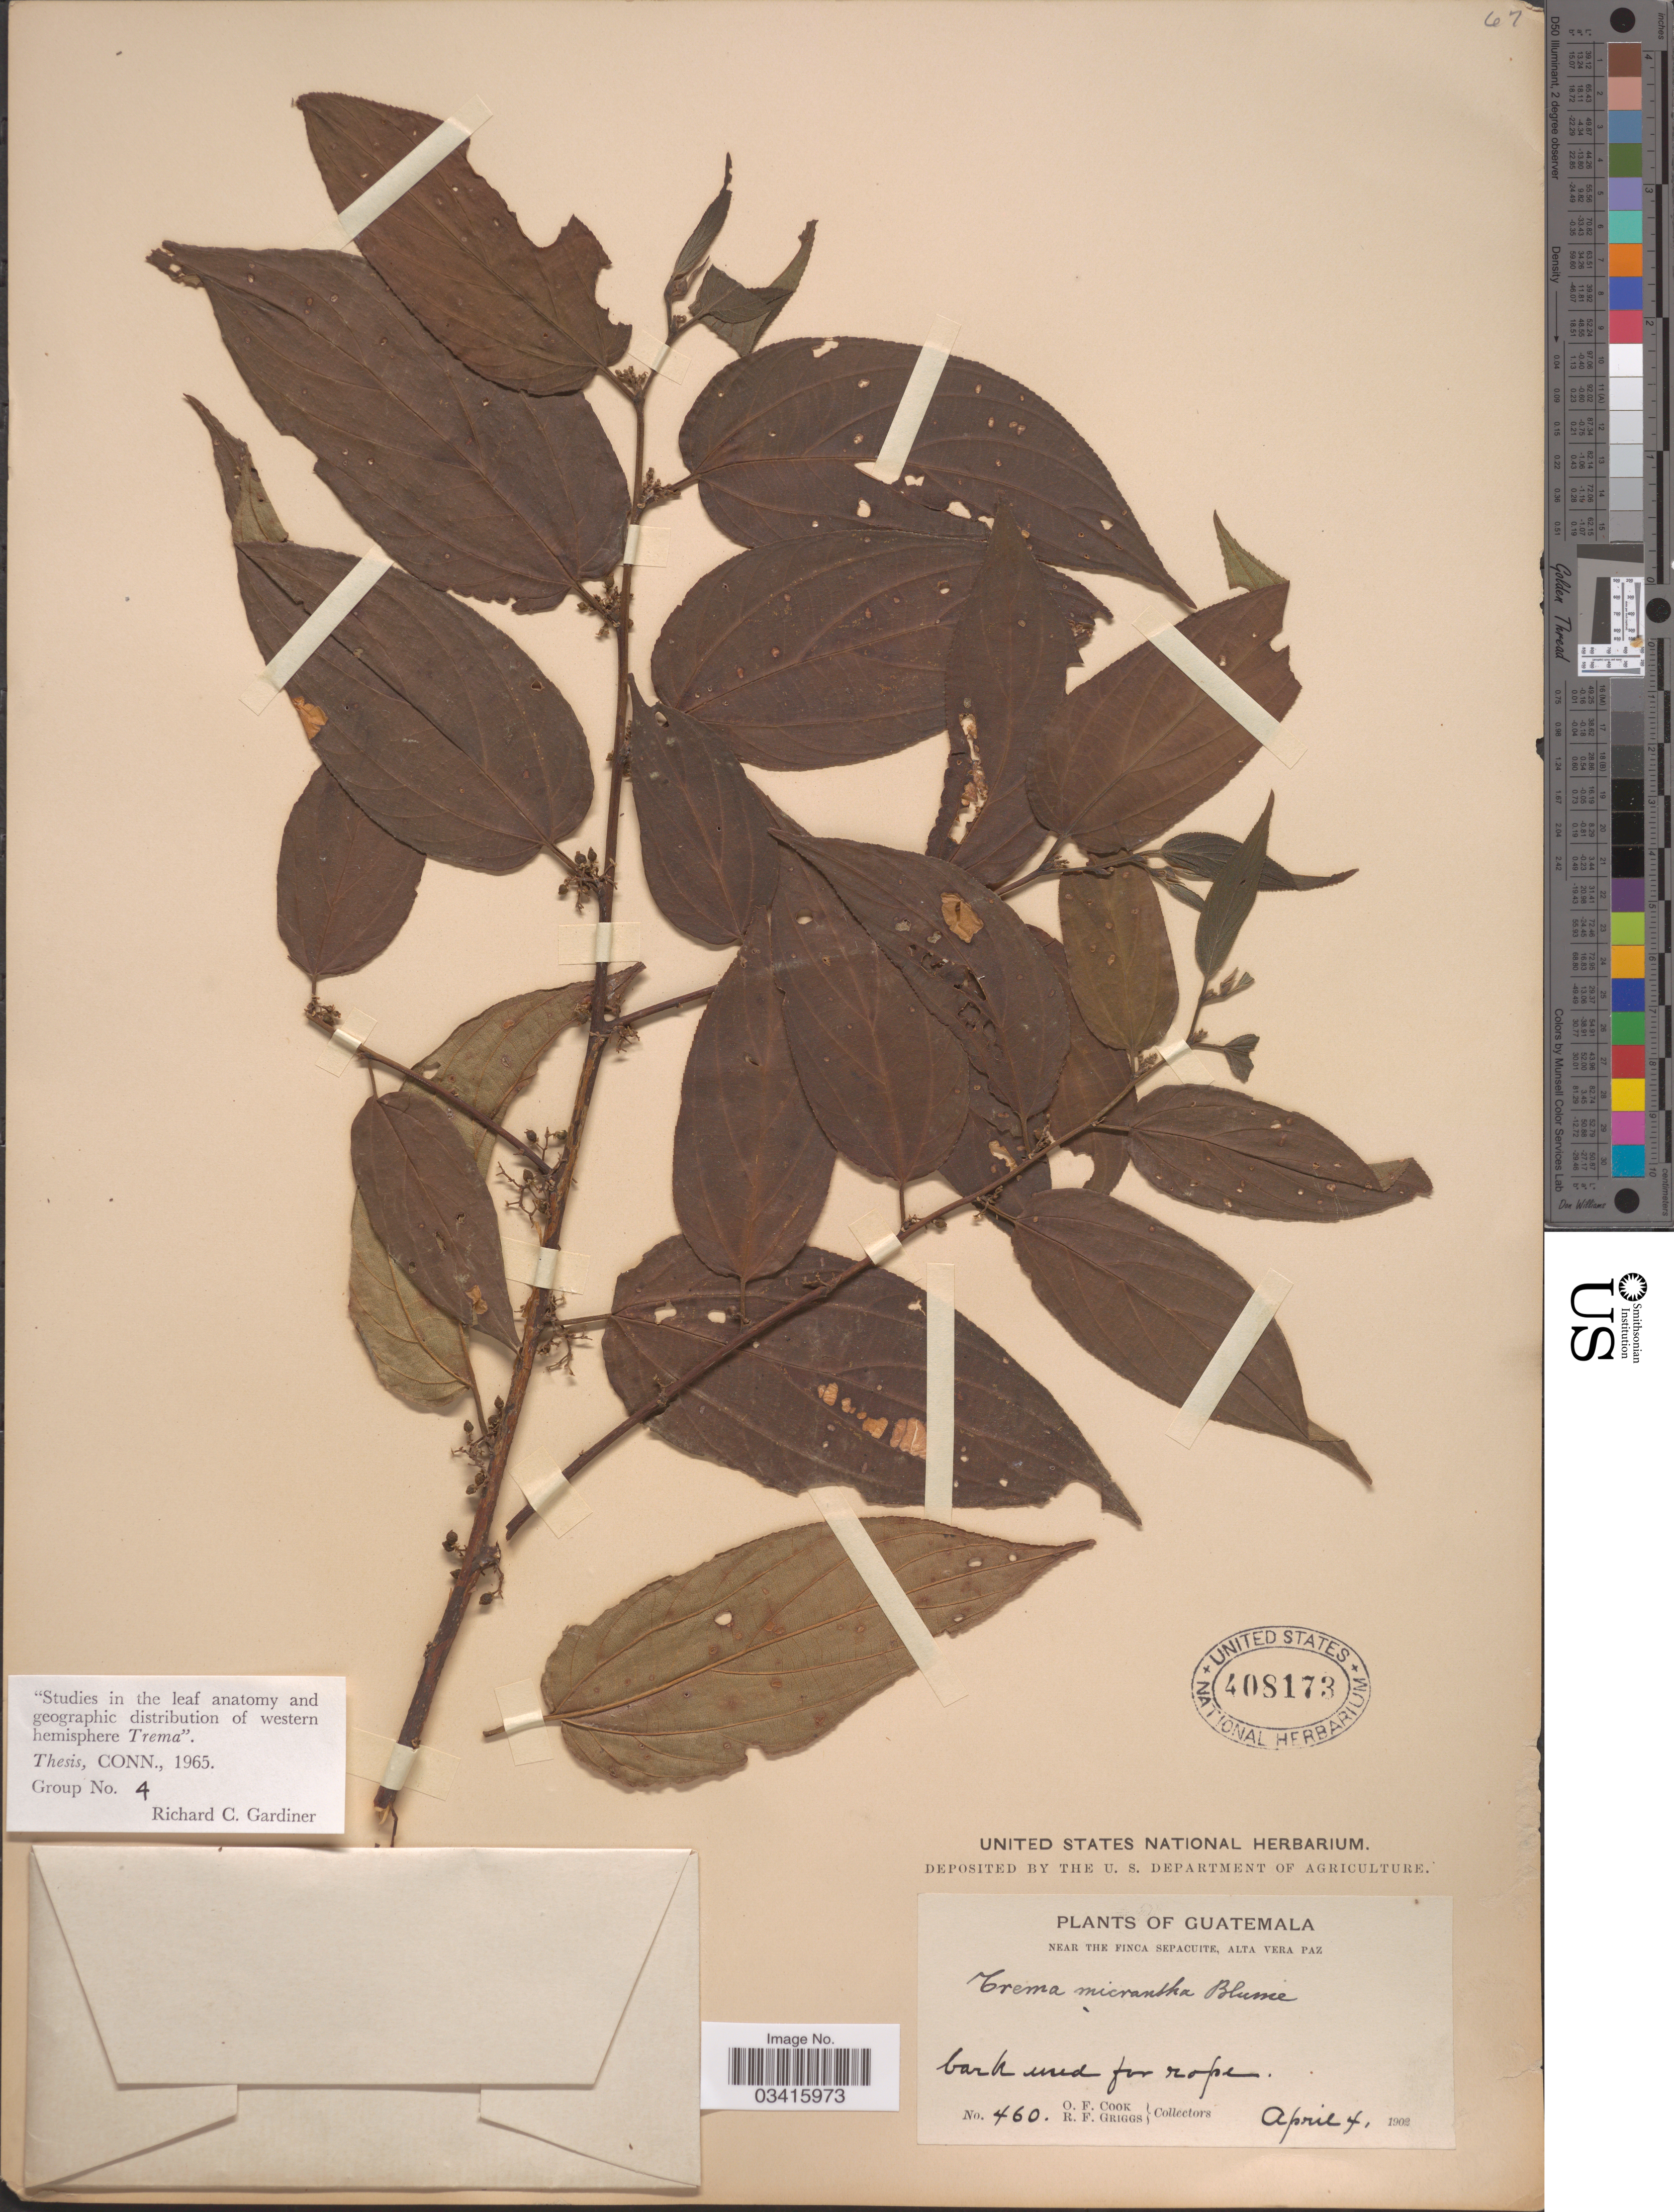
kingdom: Plantae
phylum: Tracheophyta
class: Magnoliopsida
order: Rosales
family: Cannabaceae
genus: Trema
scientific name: Trema micranthum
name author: (L.) Blume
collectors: O. F. Cook & R. F. Griggs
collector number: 460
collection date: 1902-04-04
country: Guatemala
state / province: Alta Verapaz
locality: Near the Finca Sepacuite, Alta Vera Paz.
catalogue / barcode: US 408173